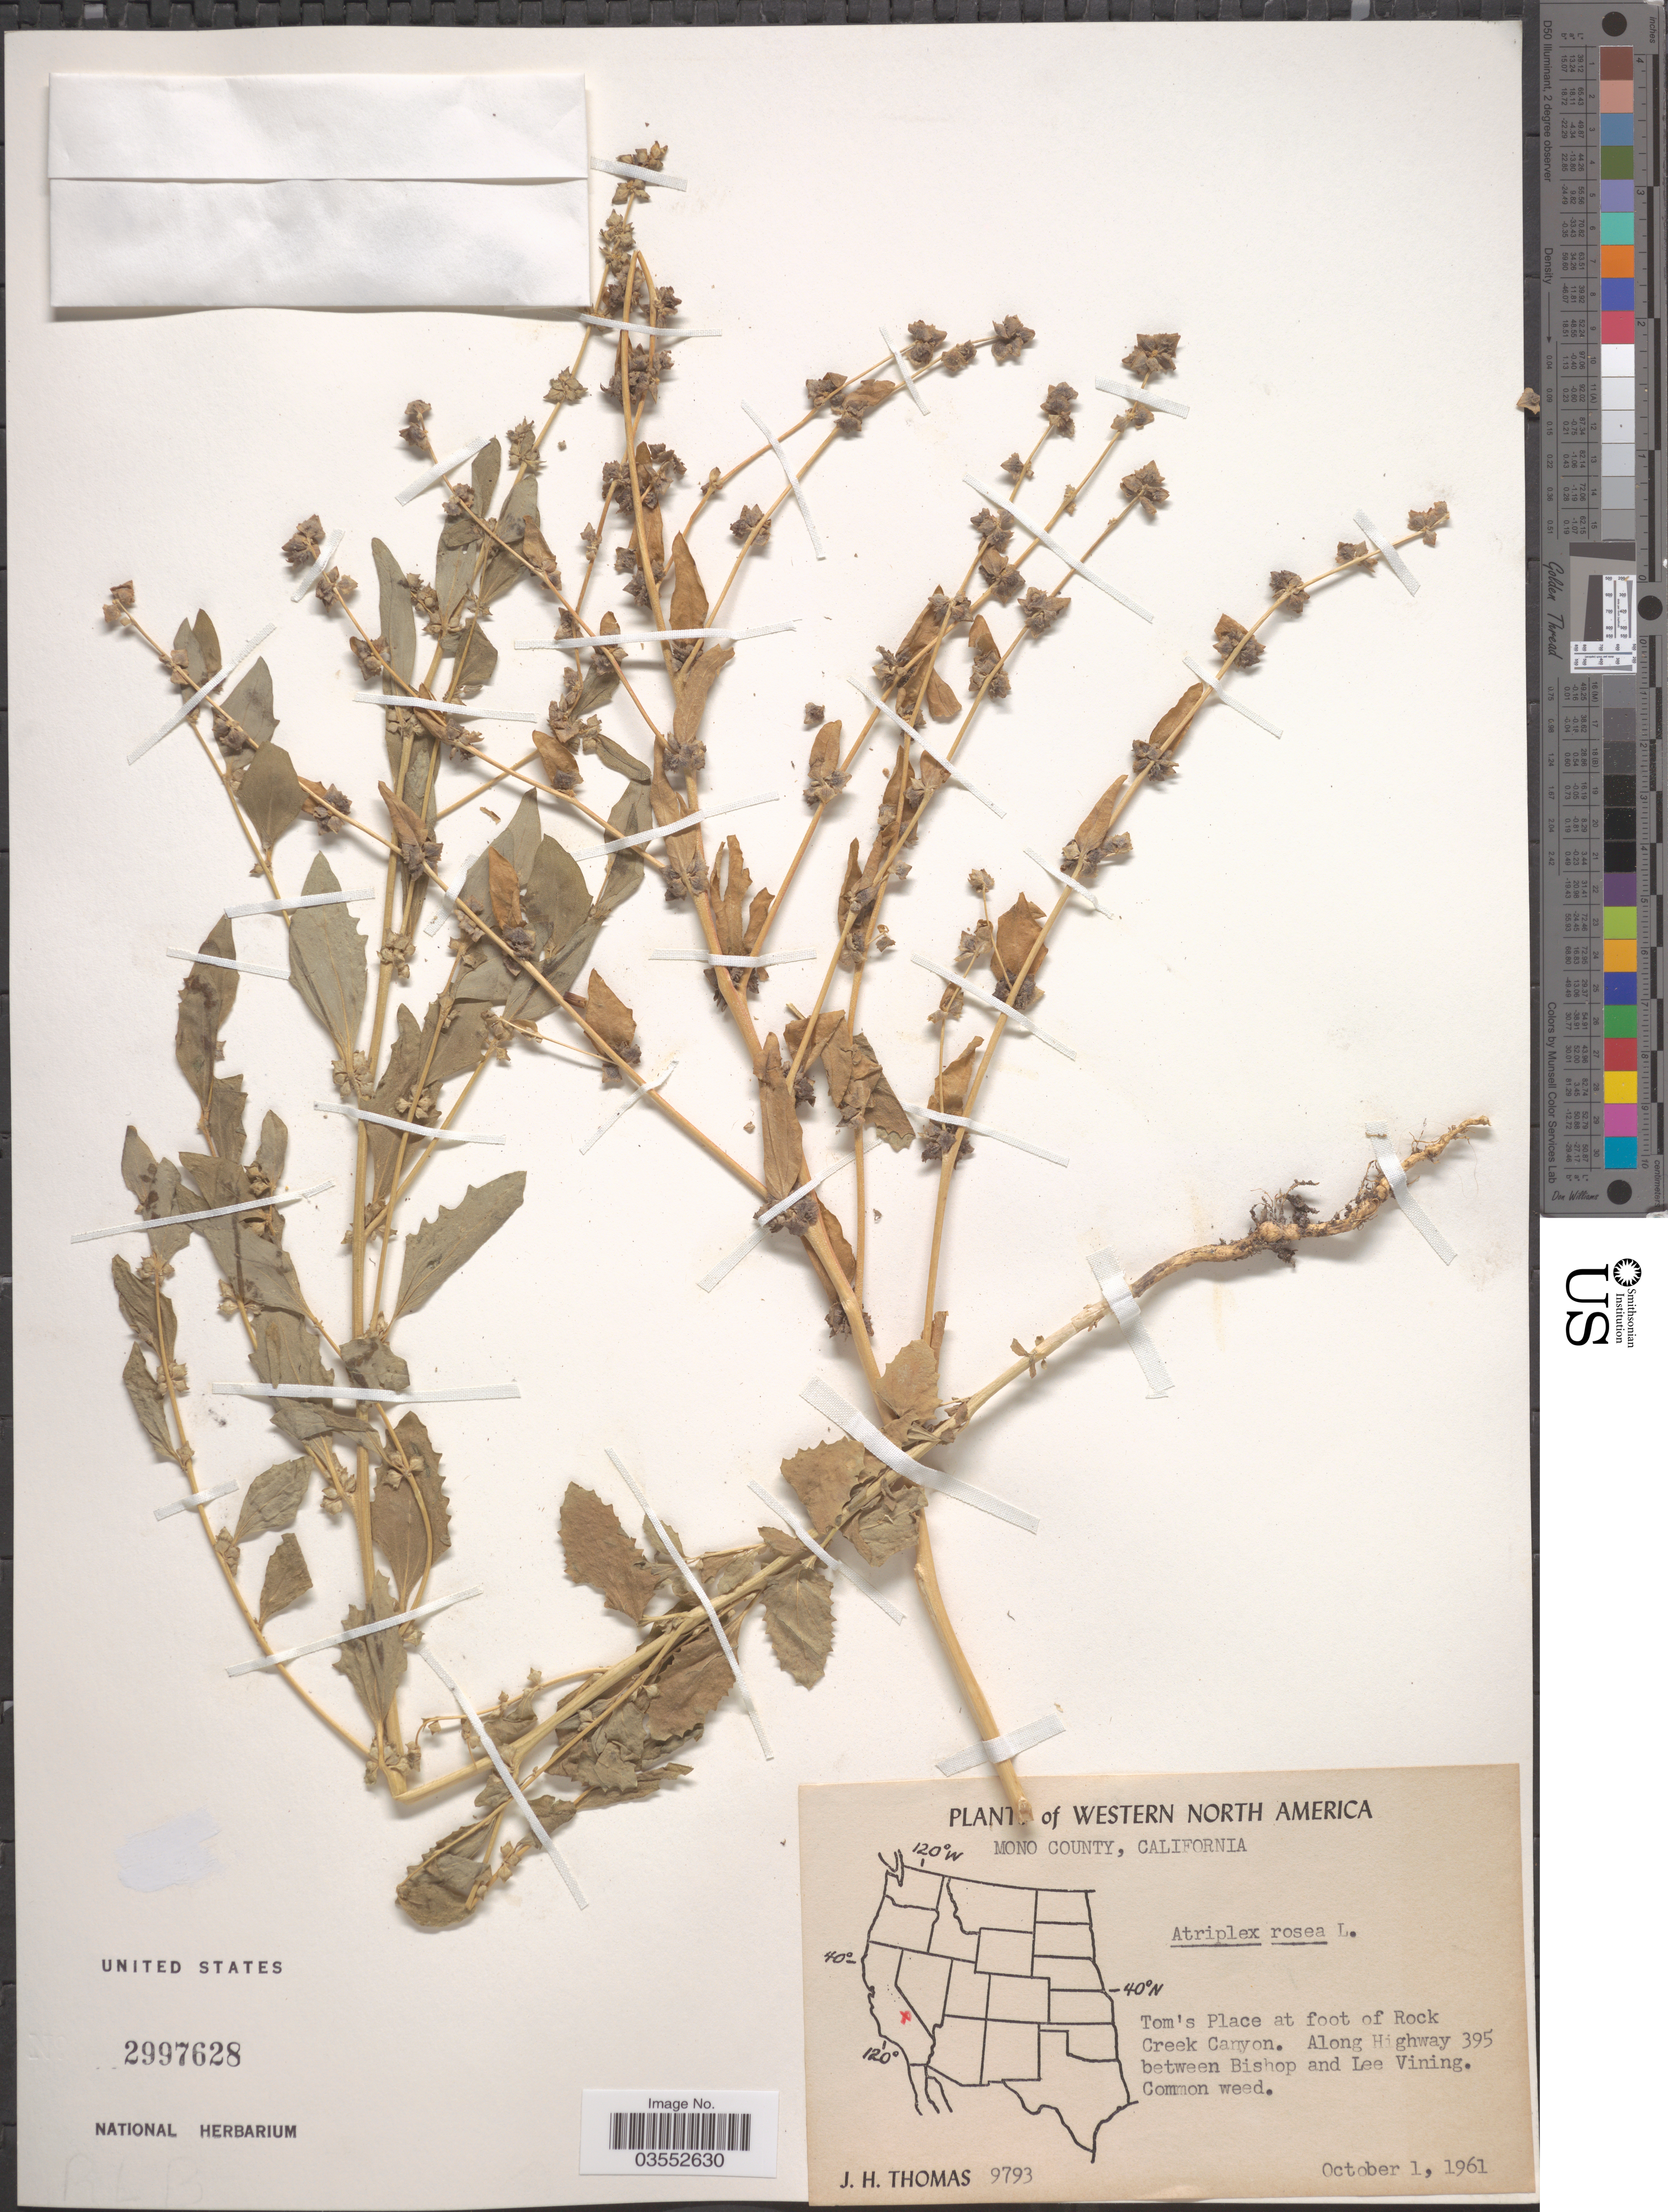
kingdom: Plantae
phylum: Tracheophyta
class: Magnoliopsida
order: Caryophyllales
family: Amaranthaceae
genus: Atriplex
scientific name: Atriplex rosea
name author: L.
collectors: J. H. Thomas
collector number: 9793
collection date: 1961-10-01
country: United States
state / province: California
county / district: Mono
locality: Western North America. Mono County. Tom's Place at foot of Rock Creek Canyon. Along Highway 395 between Bishop and Lee Vining.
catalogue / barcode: US 2997628